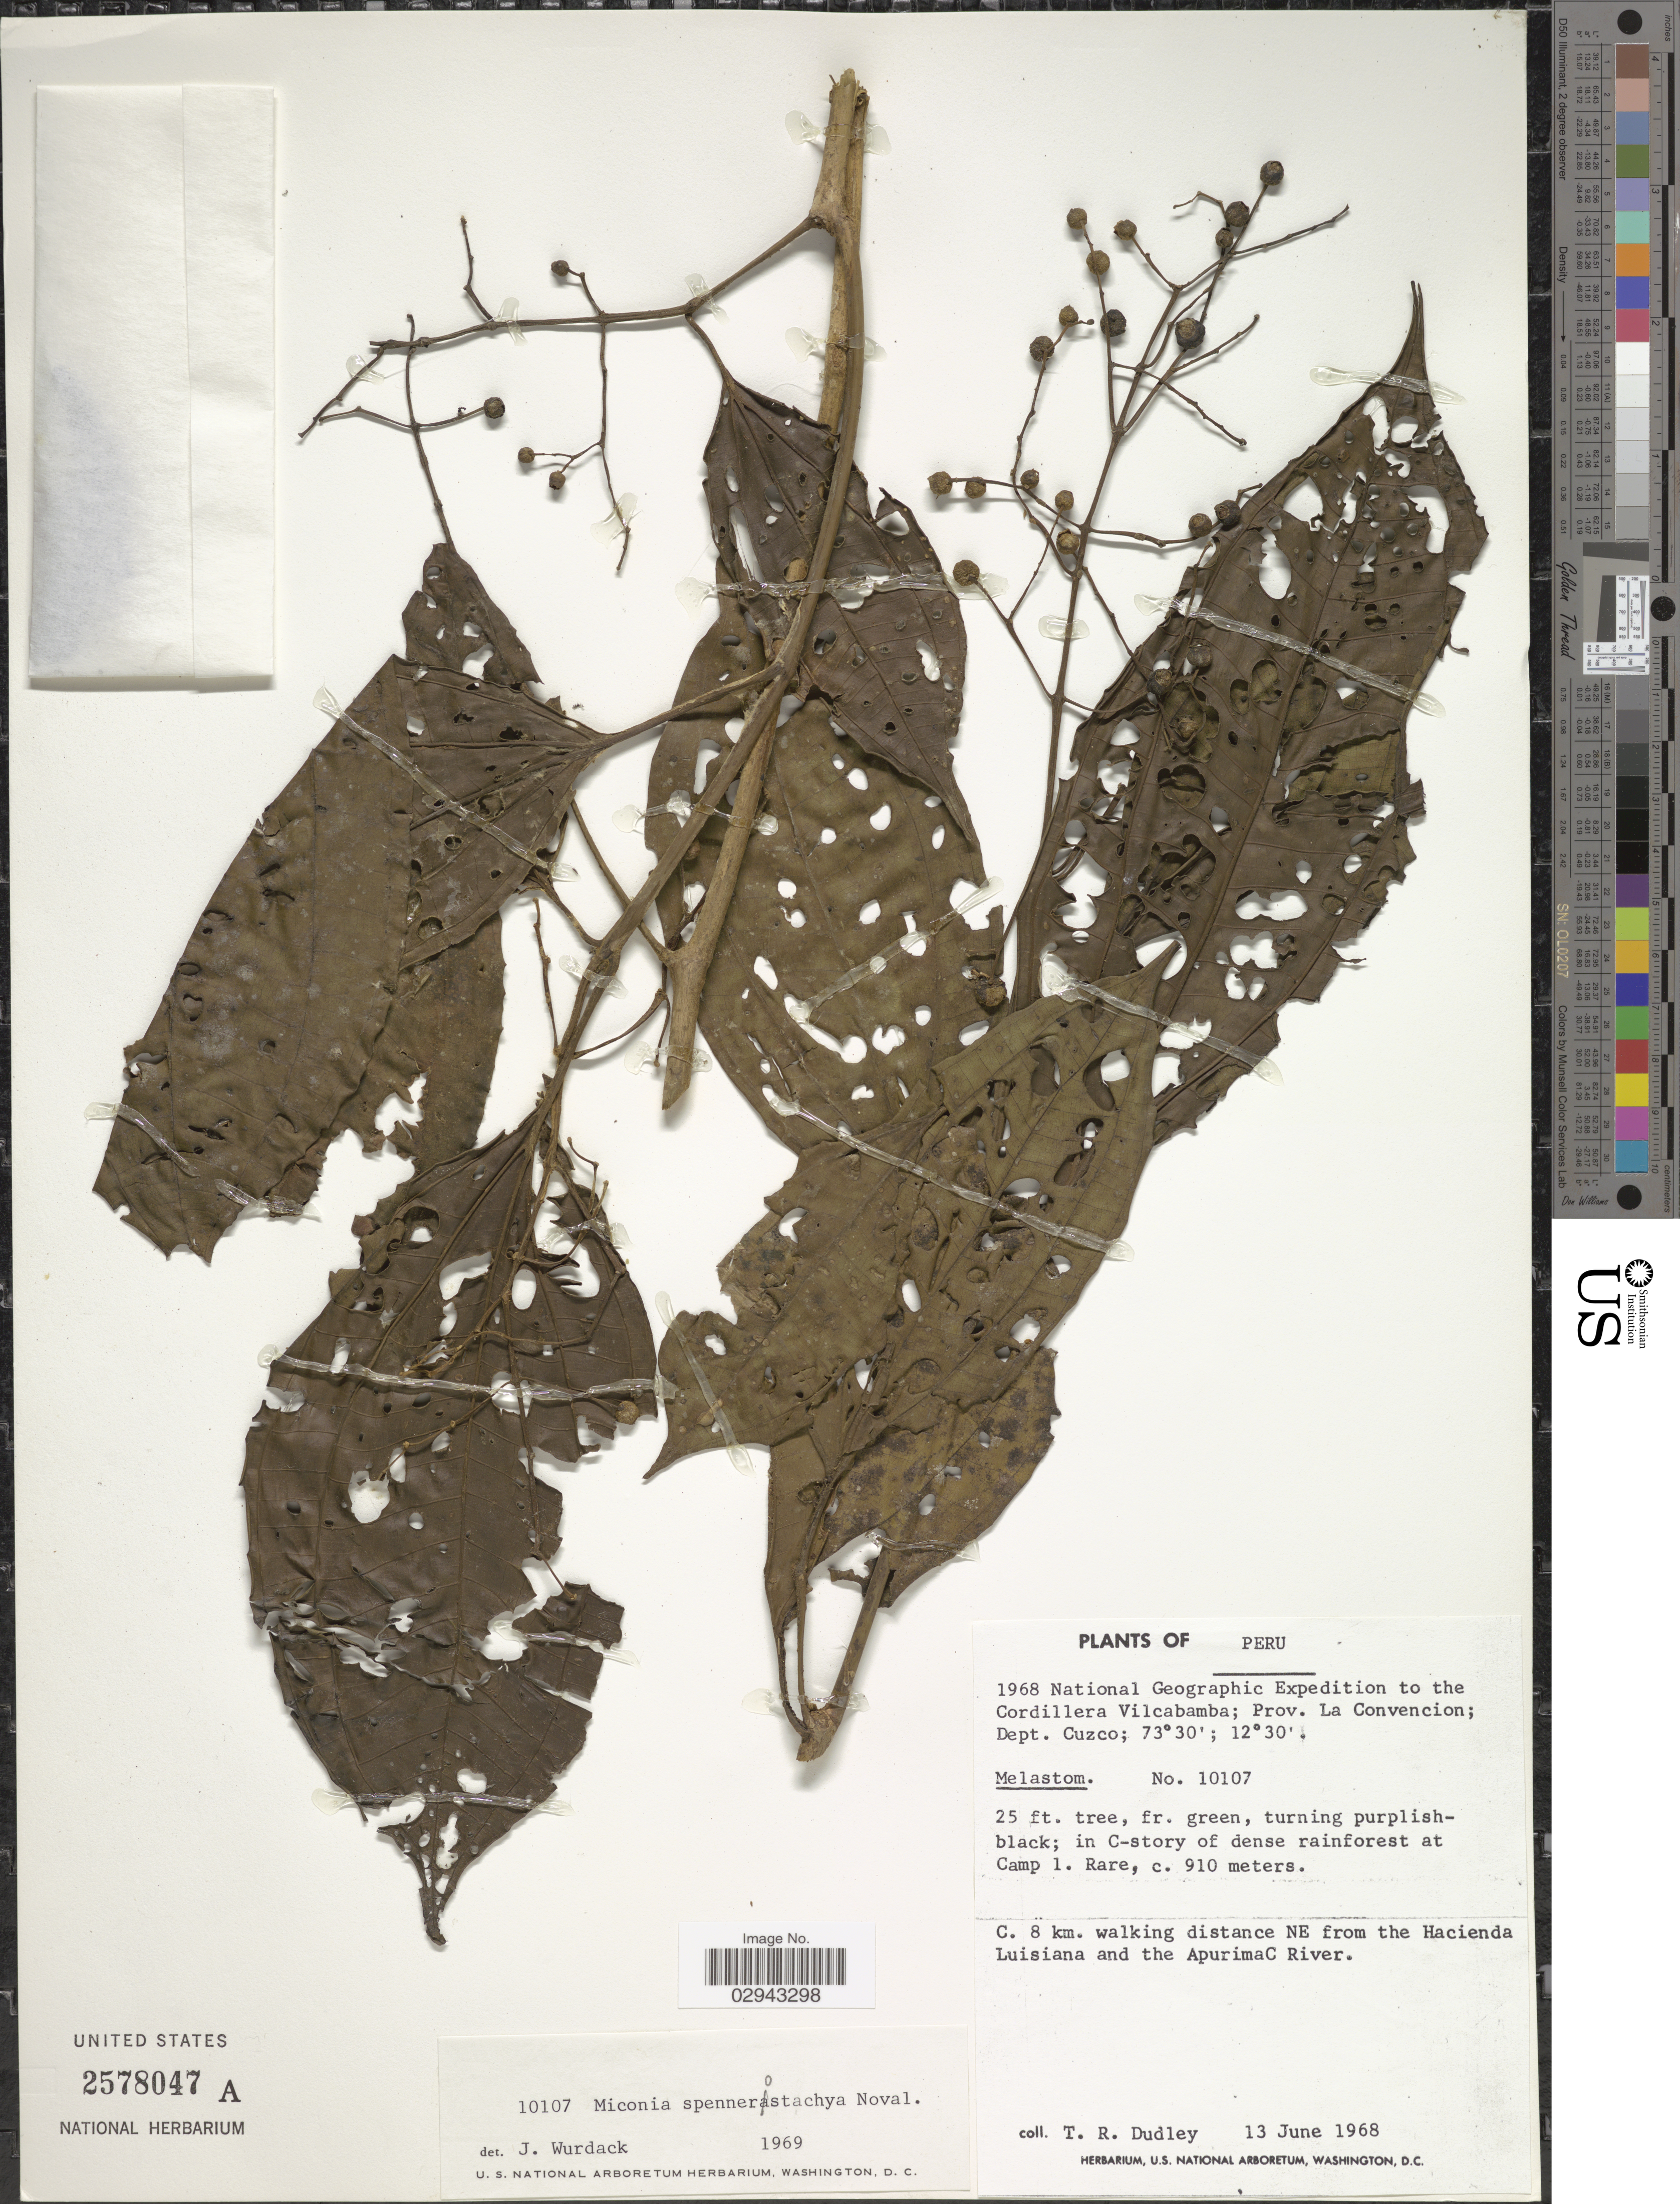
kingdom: Plantae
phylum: Tracheophyta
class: Magnoliopsida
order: Myrtales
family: Melastomataceae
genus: Miconia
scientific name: Miconia spennerostachya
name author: Naudin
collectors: T. R. Dudley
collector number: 10107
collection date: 1968-06-13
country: Peru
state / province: Cusco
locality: Prov. La Convecion, Dept. Cuzco. In C-story of dense rainforest at Camp 1. C. 8 km. walking distance NE from the Hacienda Luisiana and the ApurimaC River.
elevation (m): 910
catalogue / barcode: US 2578047A